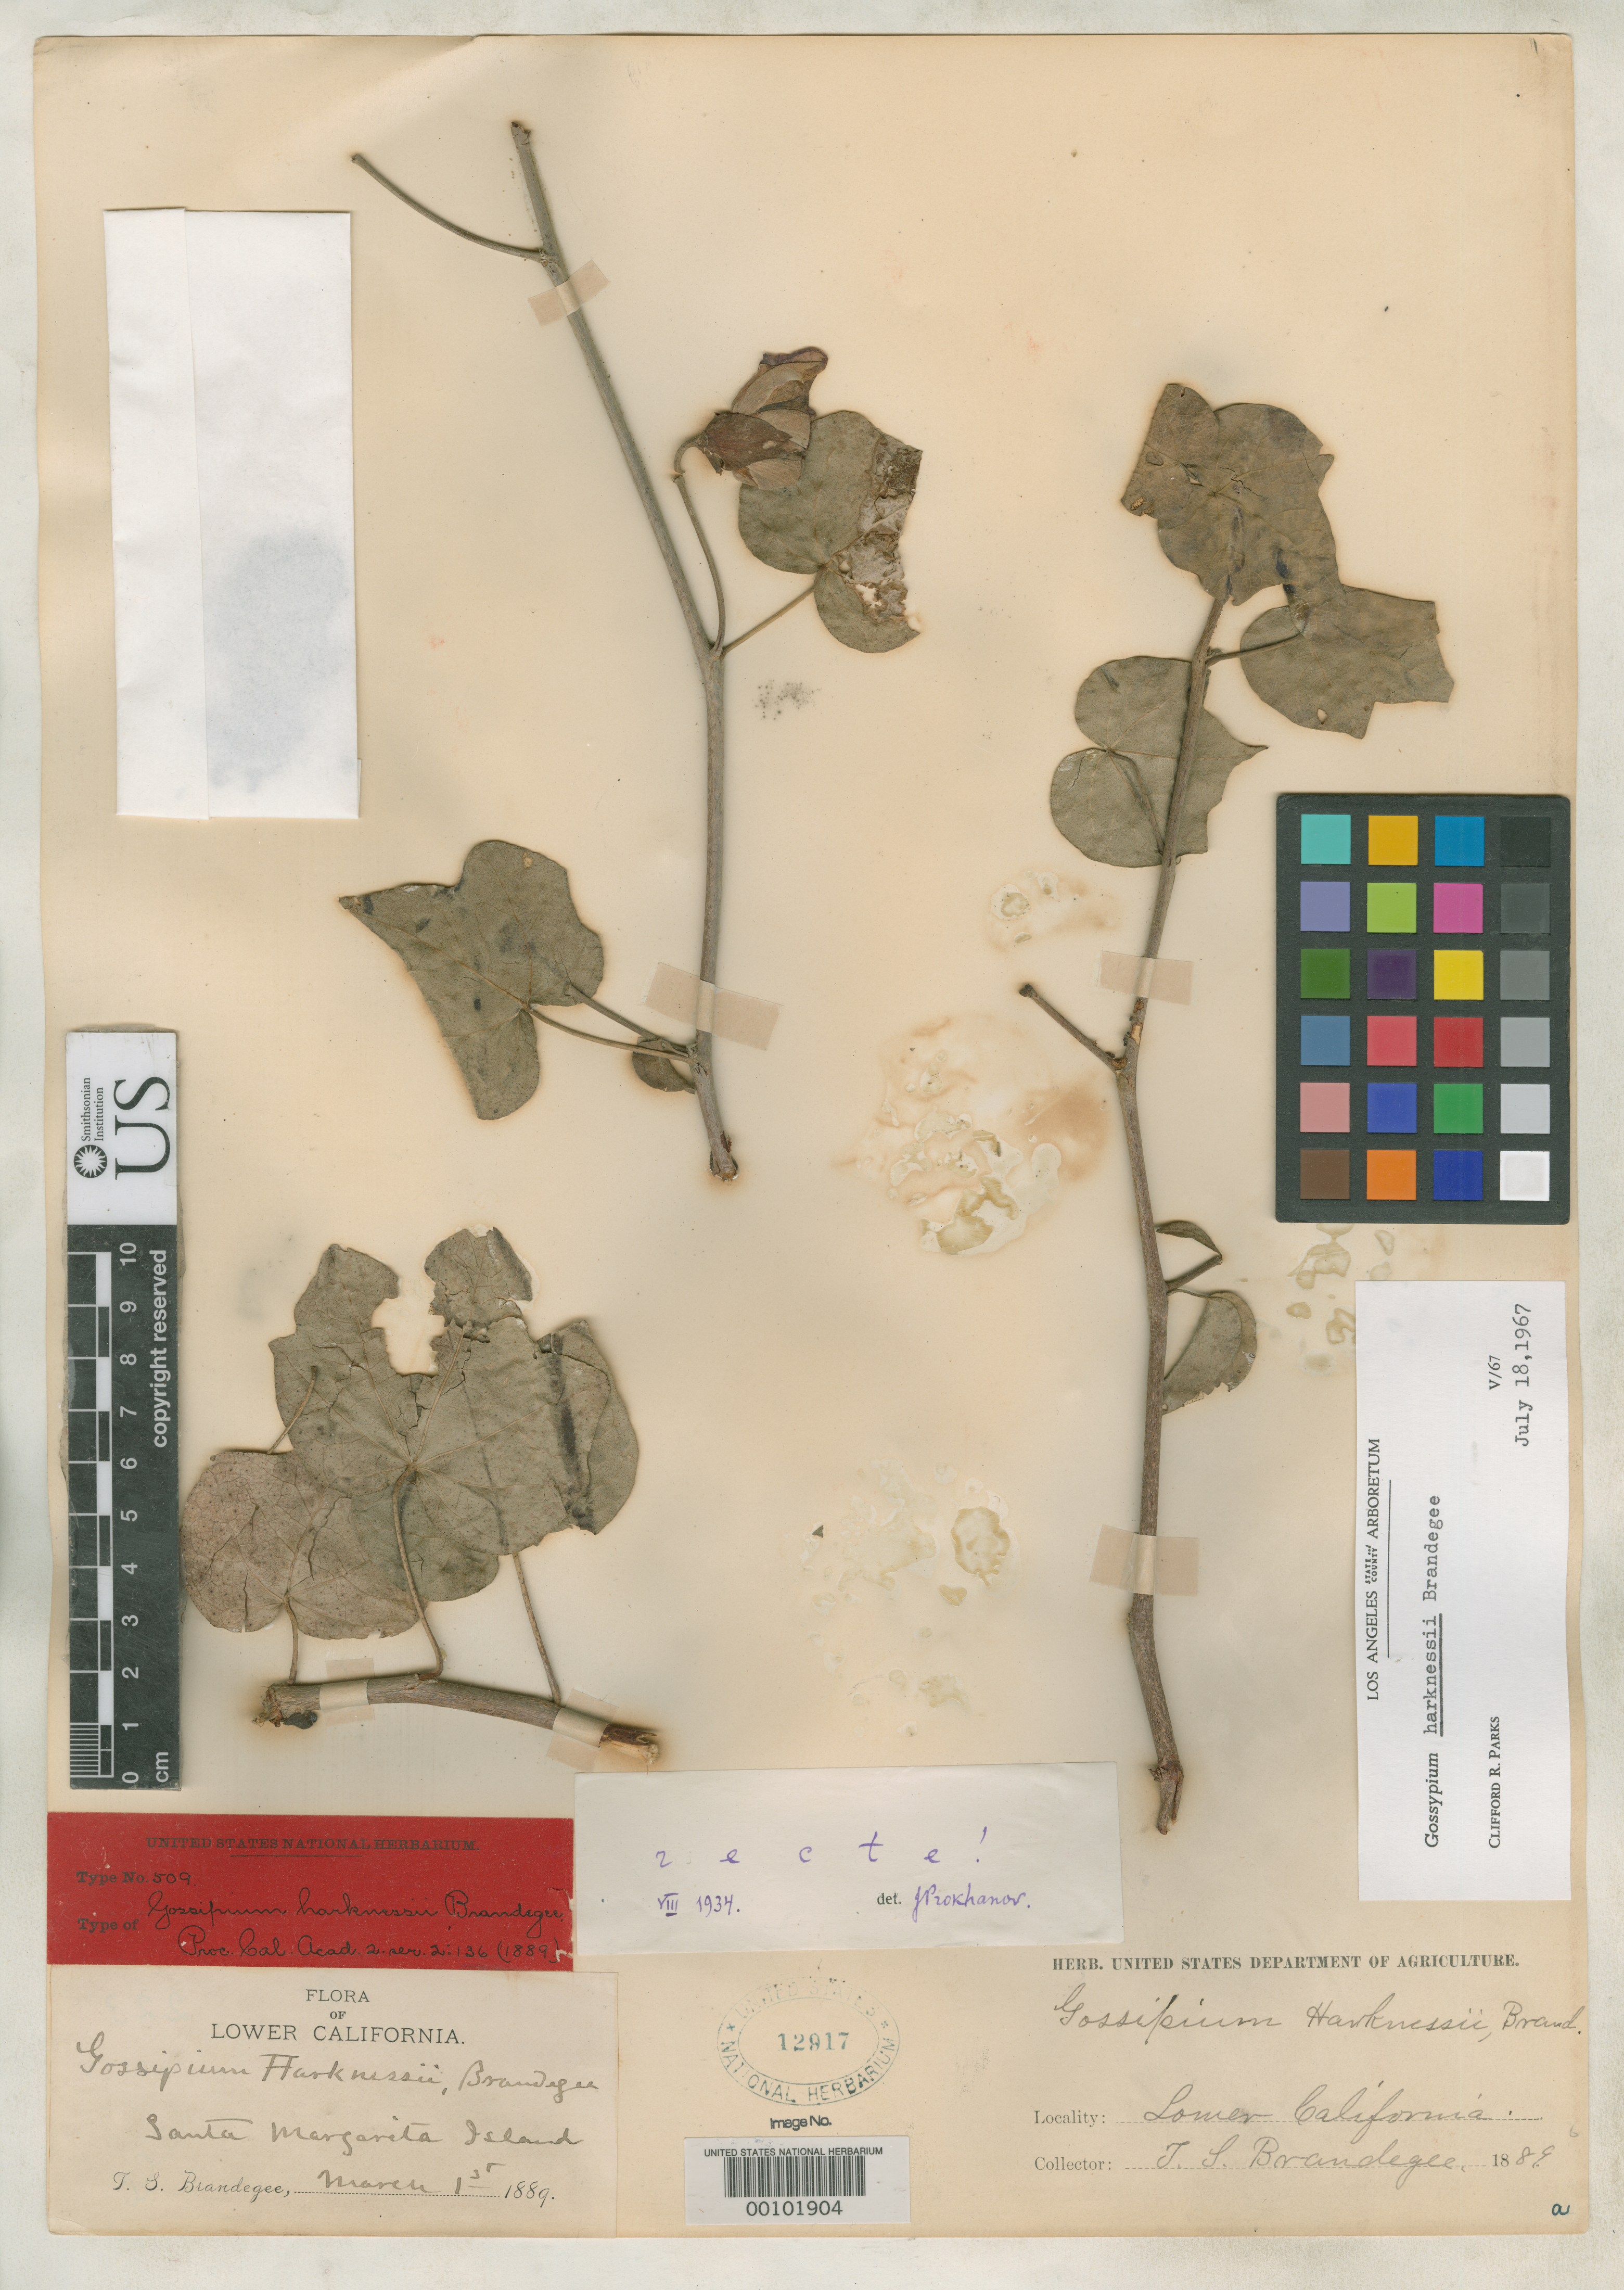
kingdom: Plantae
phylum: Tracheophyta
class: Magnoliopsida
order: Malvales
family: Malvaceae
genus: Gossypium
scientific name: Gossypium harknessii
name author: Brandegee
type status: Type Collection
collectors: T. S. Brandegee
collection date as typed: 01 Mar 1889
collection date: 1889-03-01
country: Mexico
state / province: Baja California Sur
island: Santa Margarita Island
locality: Santa Margarita Island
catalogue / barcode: US 12917